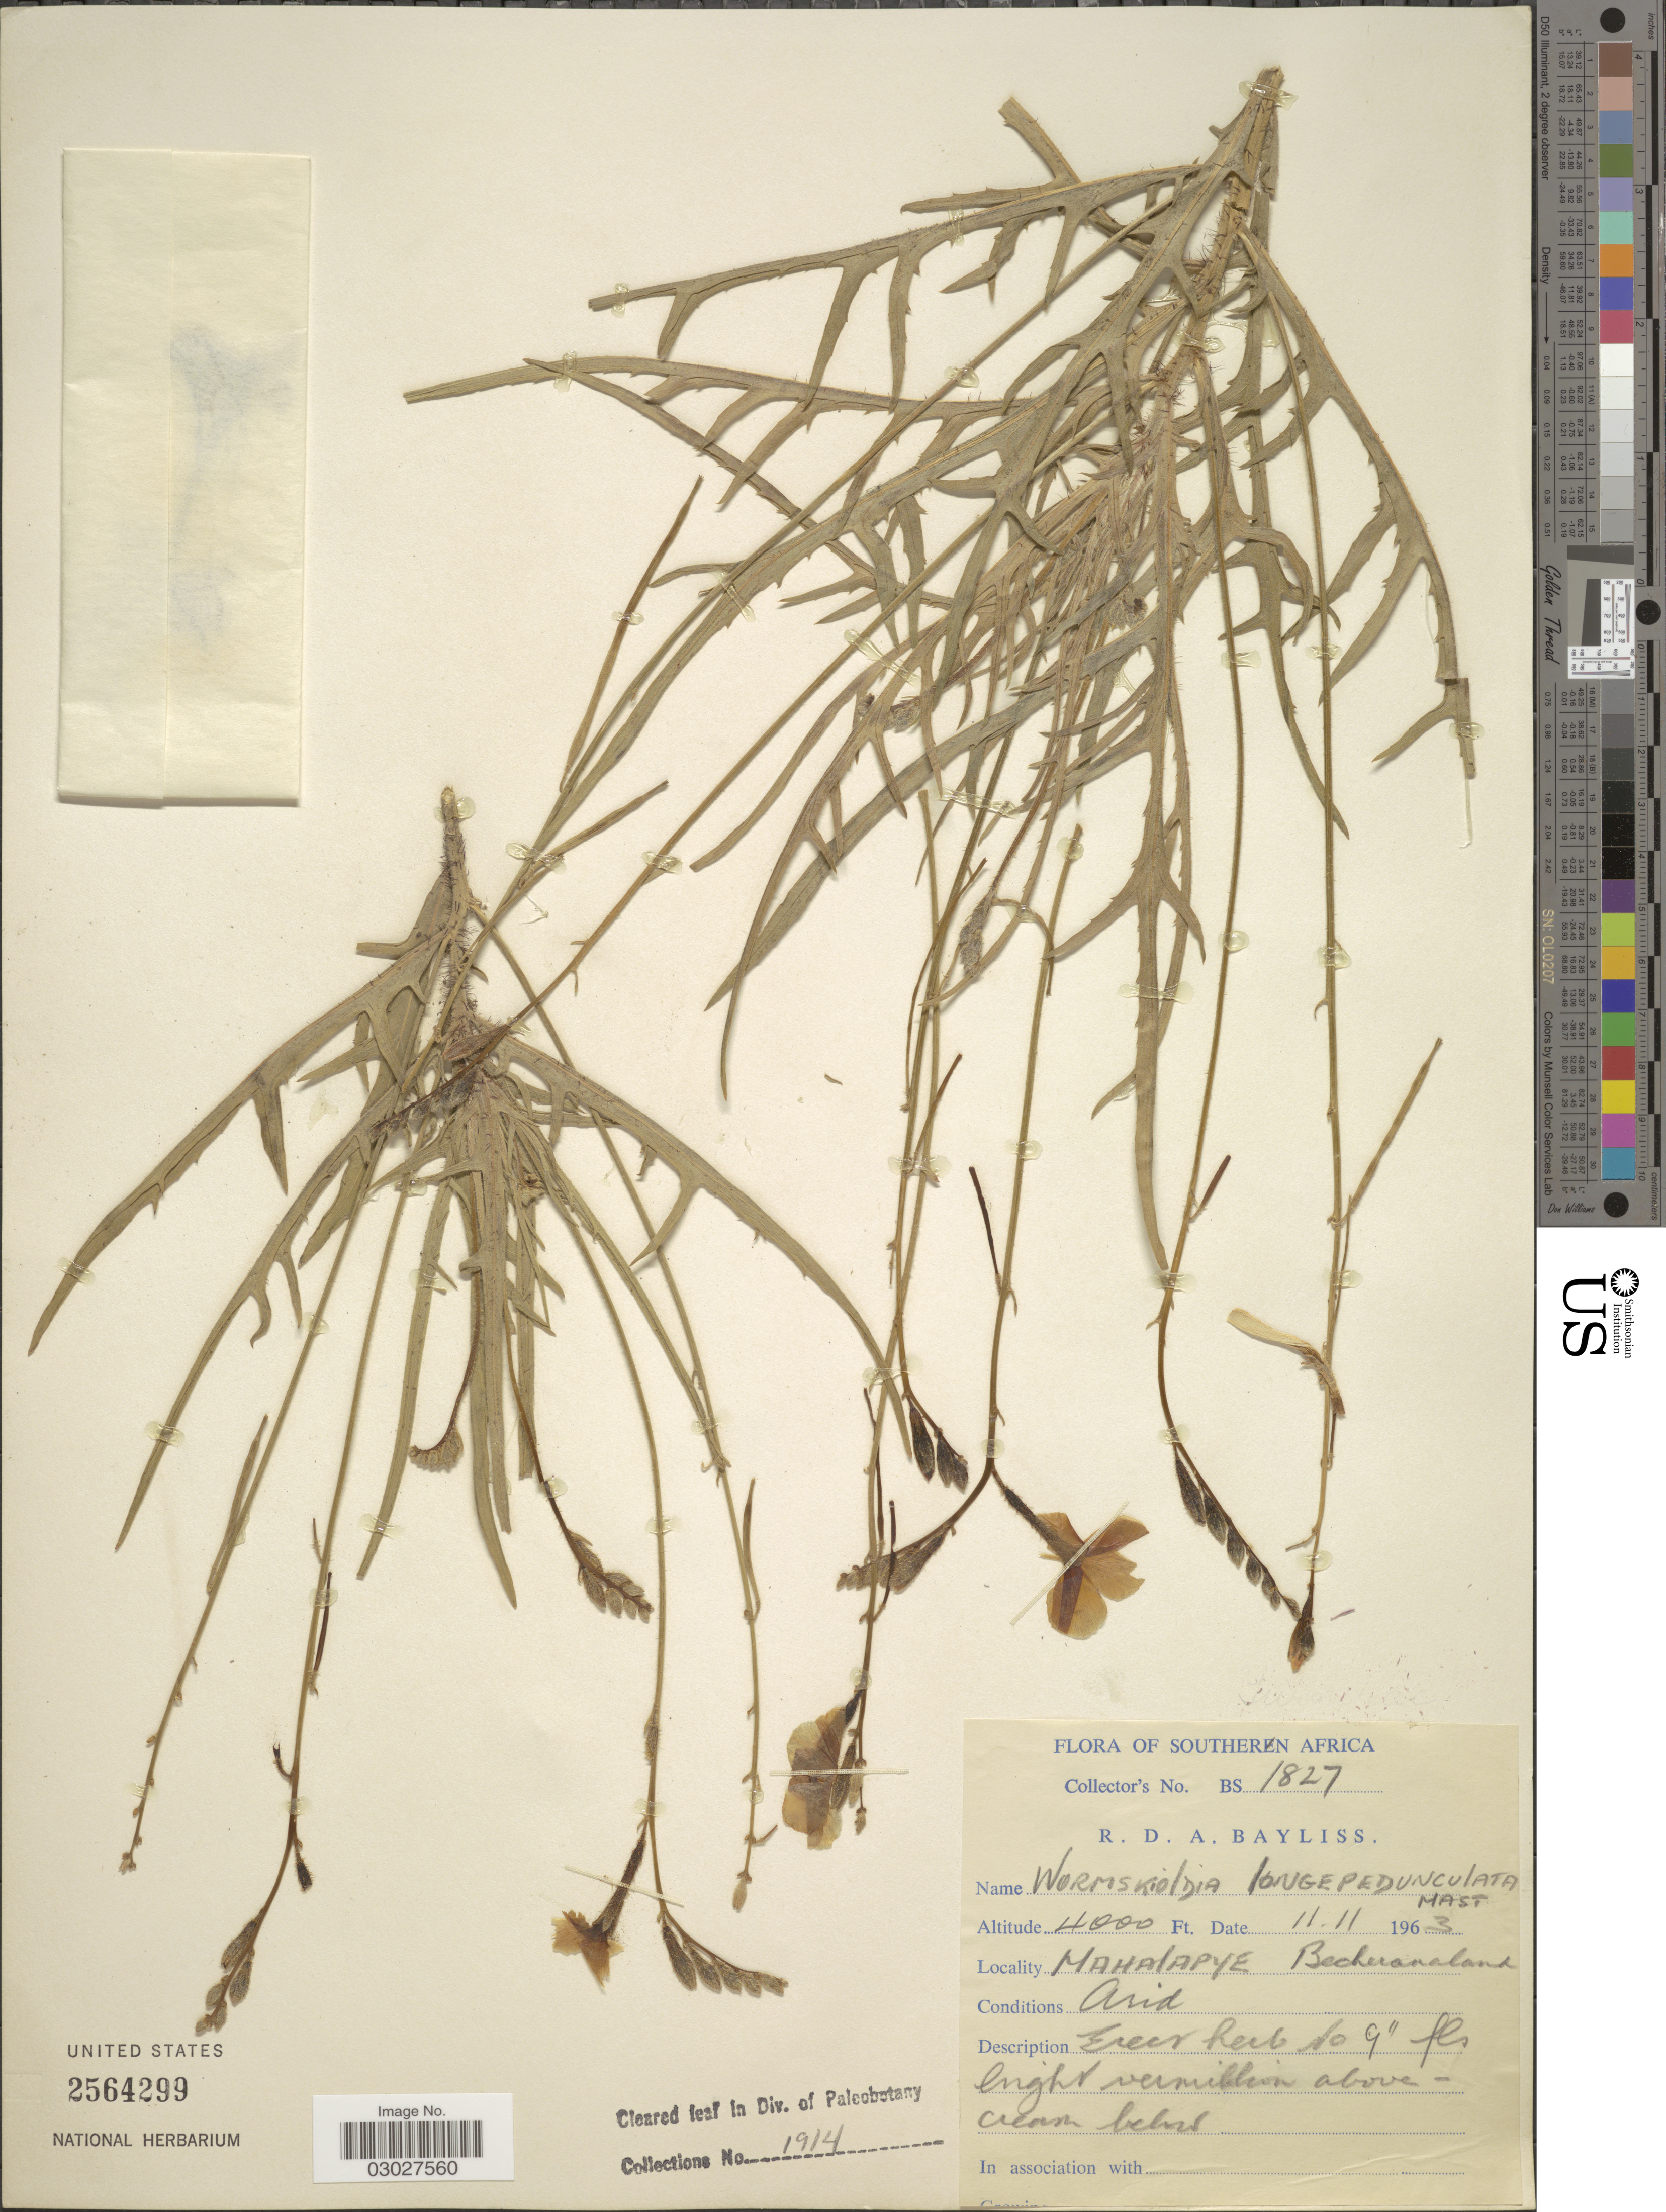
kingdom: Plantae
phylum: Tracheophyta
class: Magnoliopsida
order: Malpighiales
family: Turneraceae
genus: Tricliceras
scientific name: Tricliceras longepedunculatum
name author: (Mast.) R. Fern.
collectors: R. Bayliss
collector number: BS1827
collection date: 1963-11-11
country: South Africa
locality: Southern Africa. Mahalapye. Bechuanaland.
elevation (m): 1219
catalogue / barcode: US 2564299